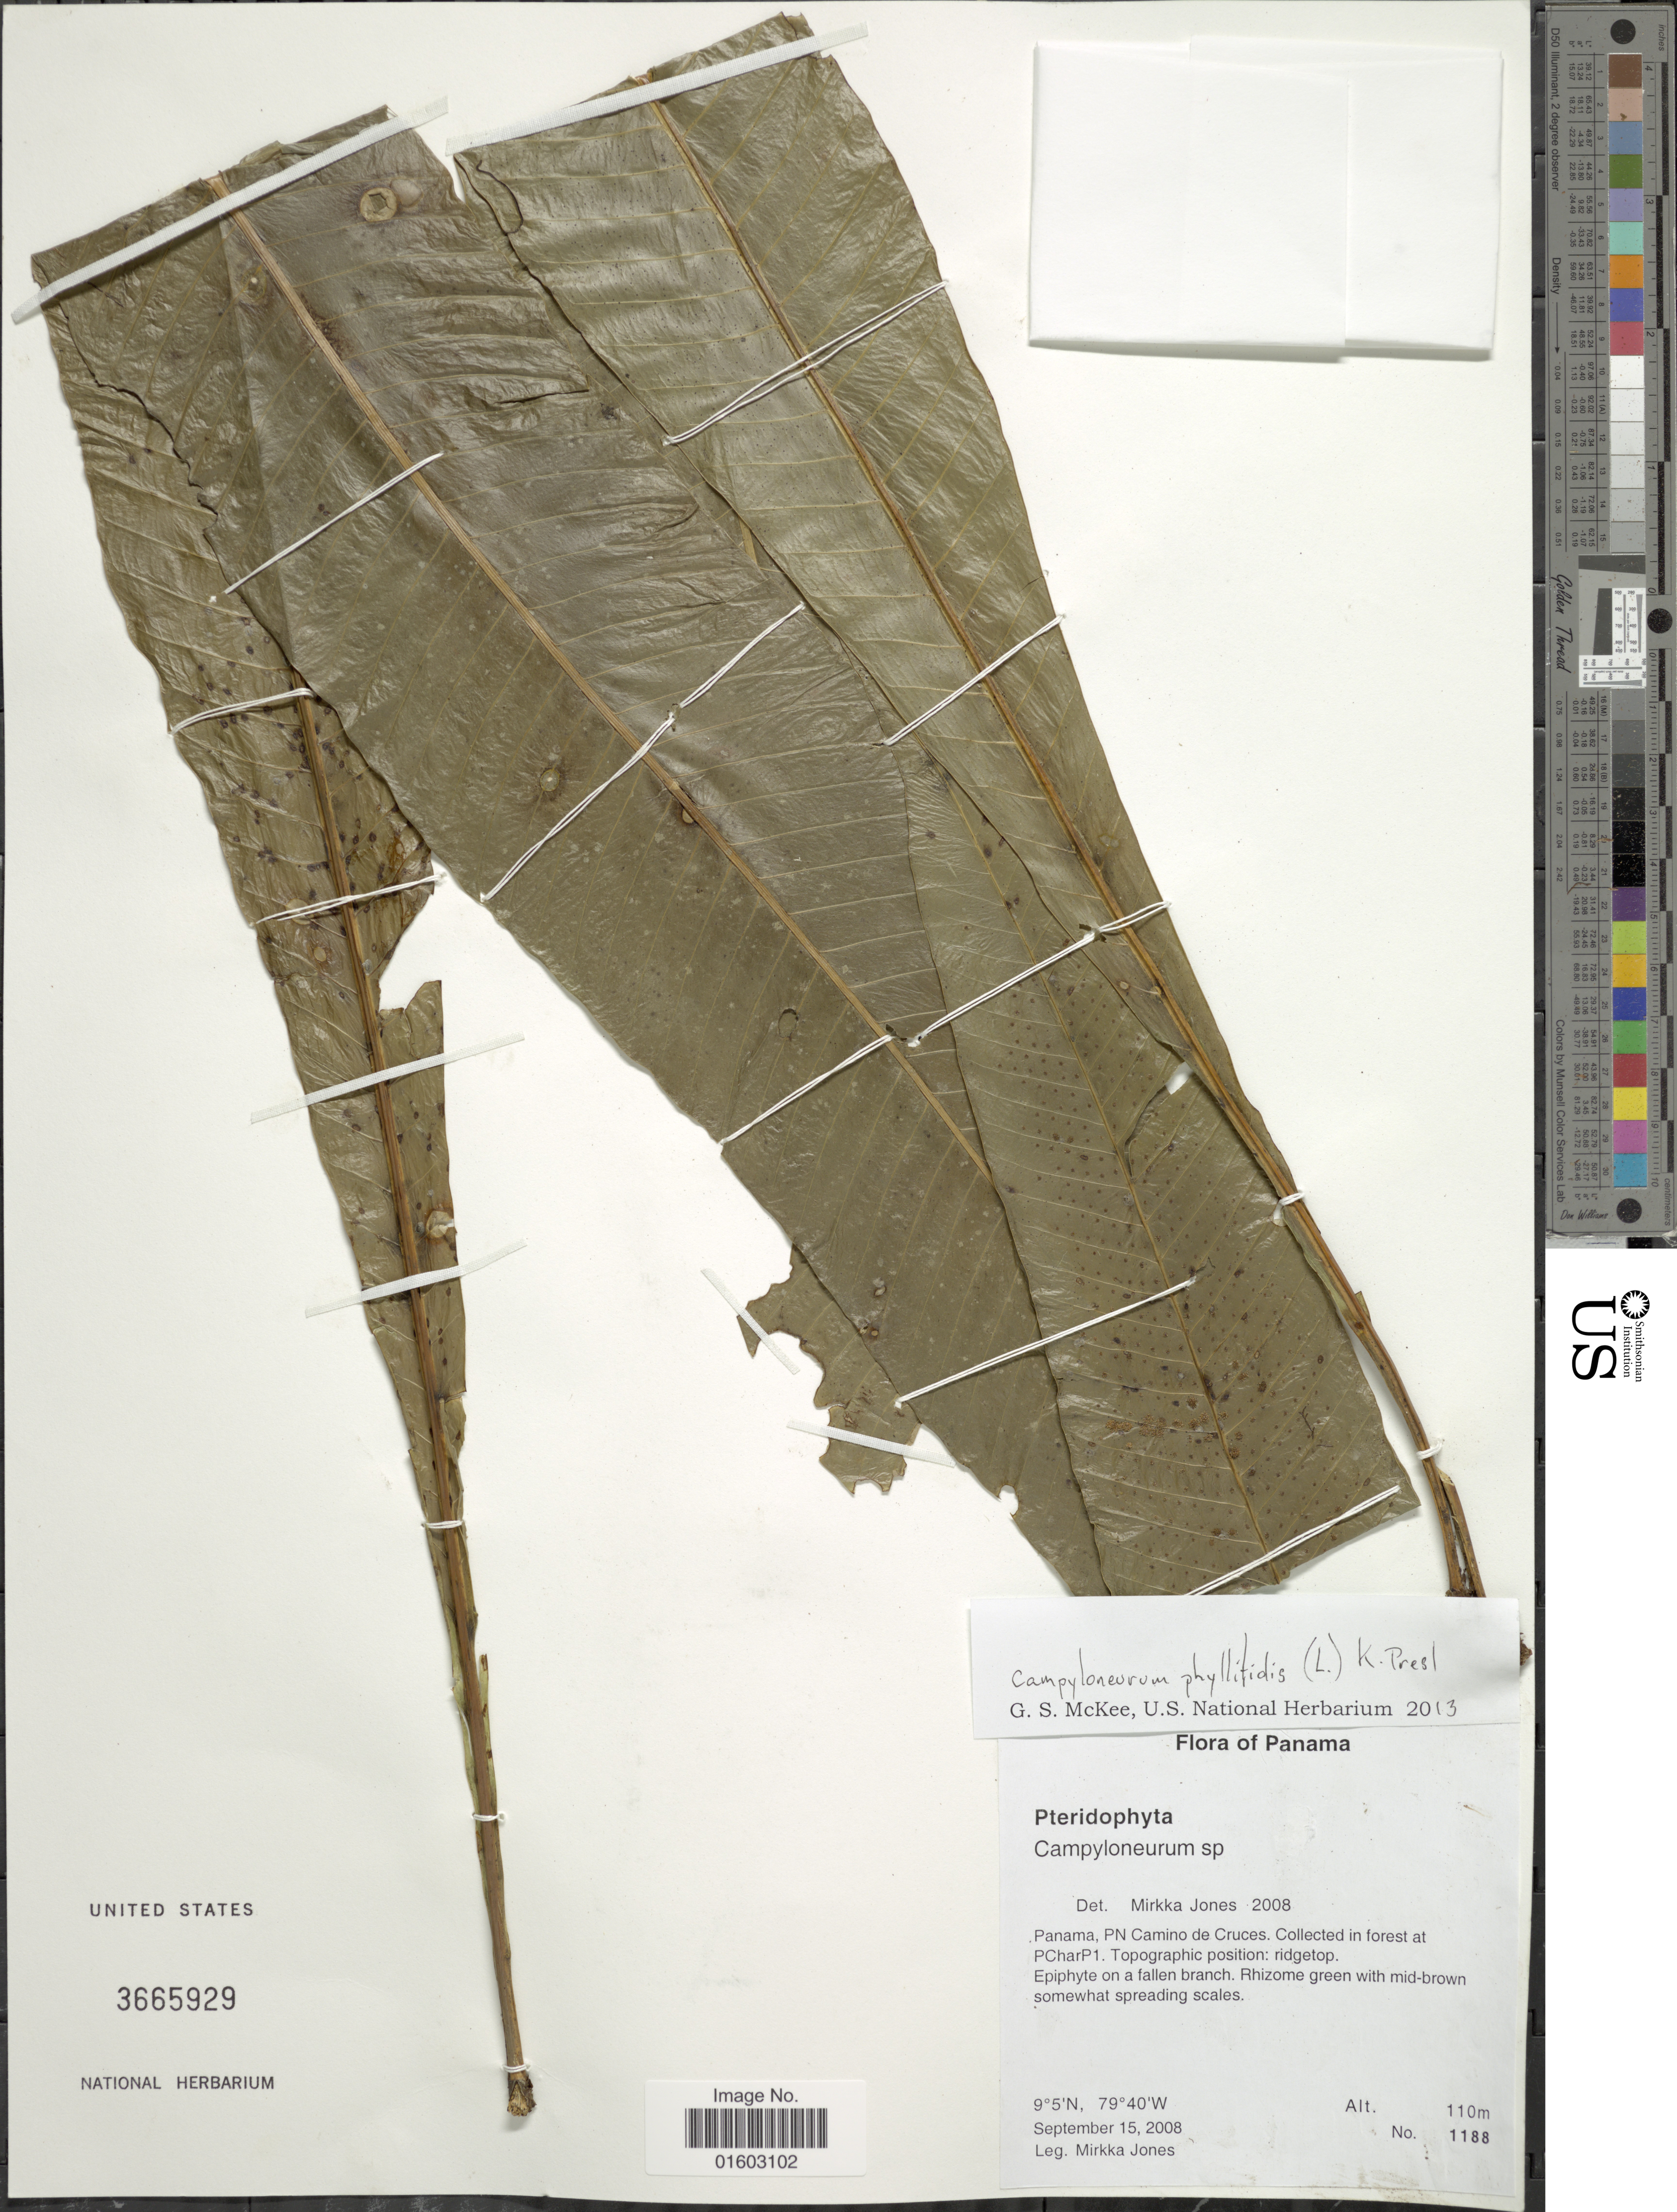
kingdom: Plantae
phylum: Tracheophyta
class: Polypodiopsida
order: Polypodiales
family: Polypodiaceae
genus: Campyloneurum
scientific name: Campyloneurum phyllitidis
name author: (L.) C. Presl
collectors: M. Jones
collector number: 1188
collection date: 2008-09-15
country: Panama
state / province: Panamá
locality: Panama. PN Camino de Cruces, in forest at PCharP1, Topographic position: ridge top.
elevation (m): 110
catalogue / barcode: US 3665929